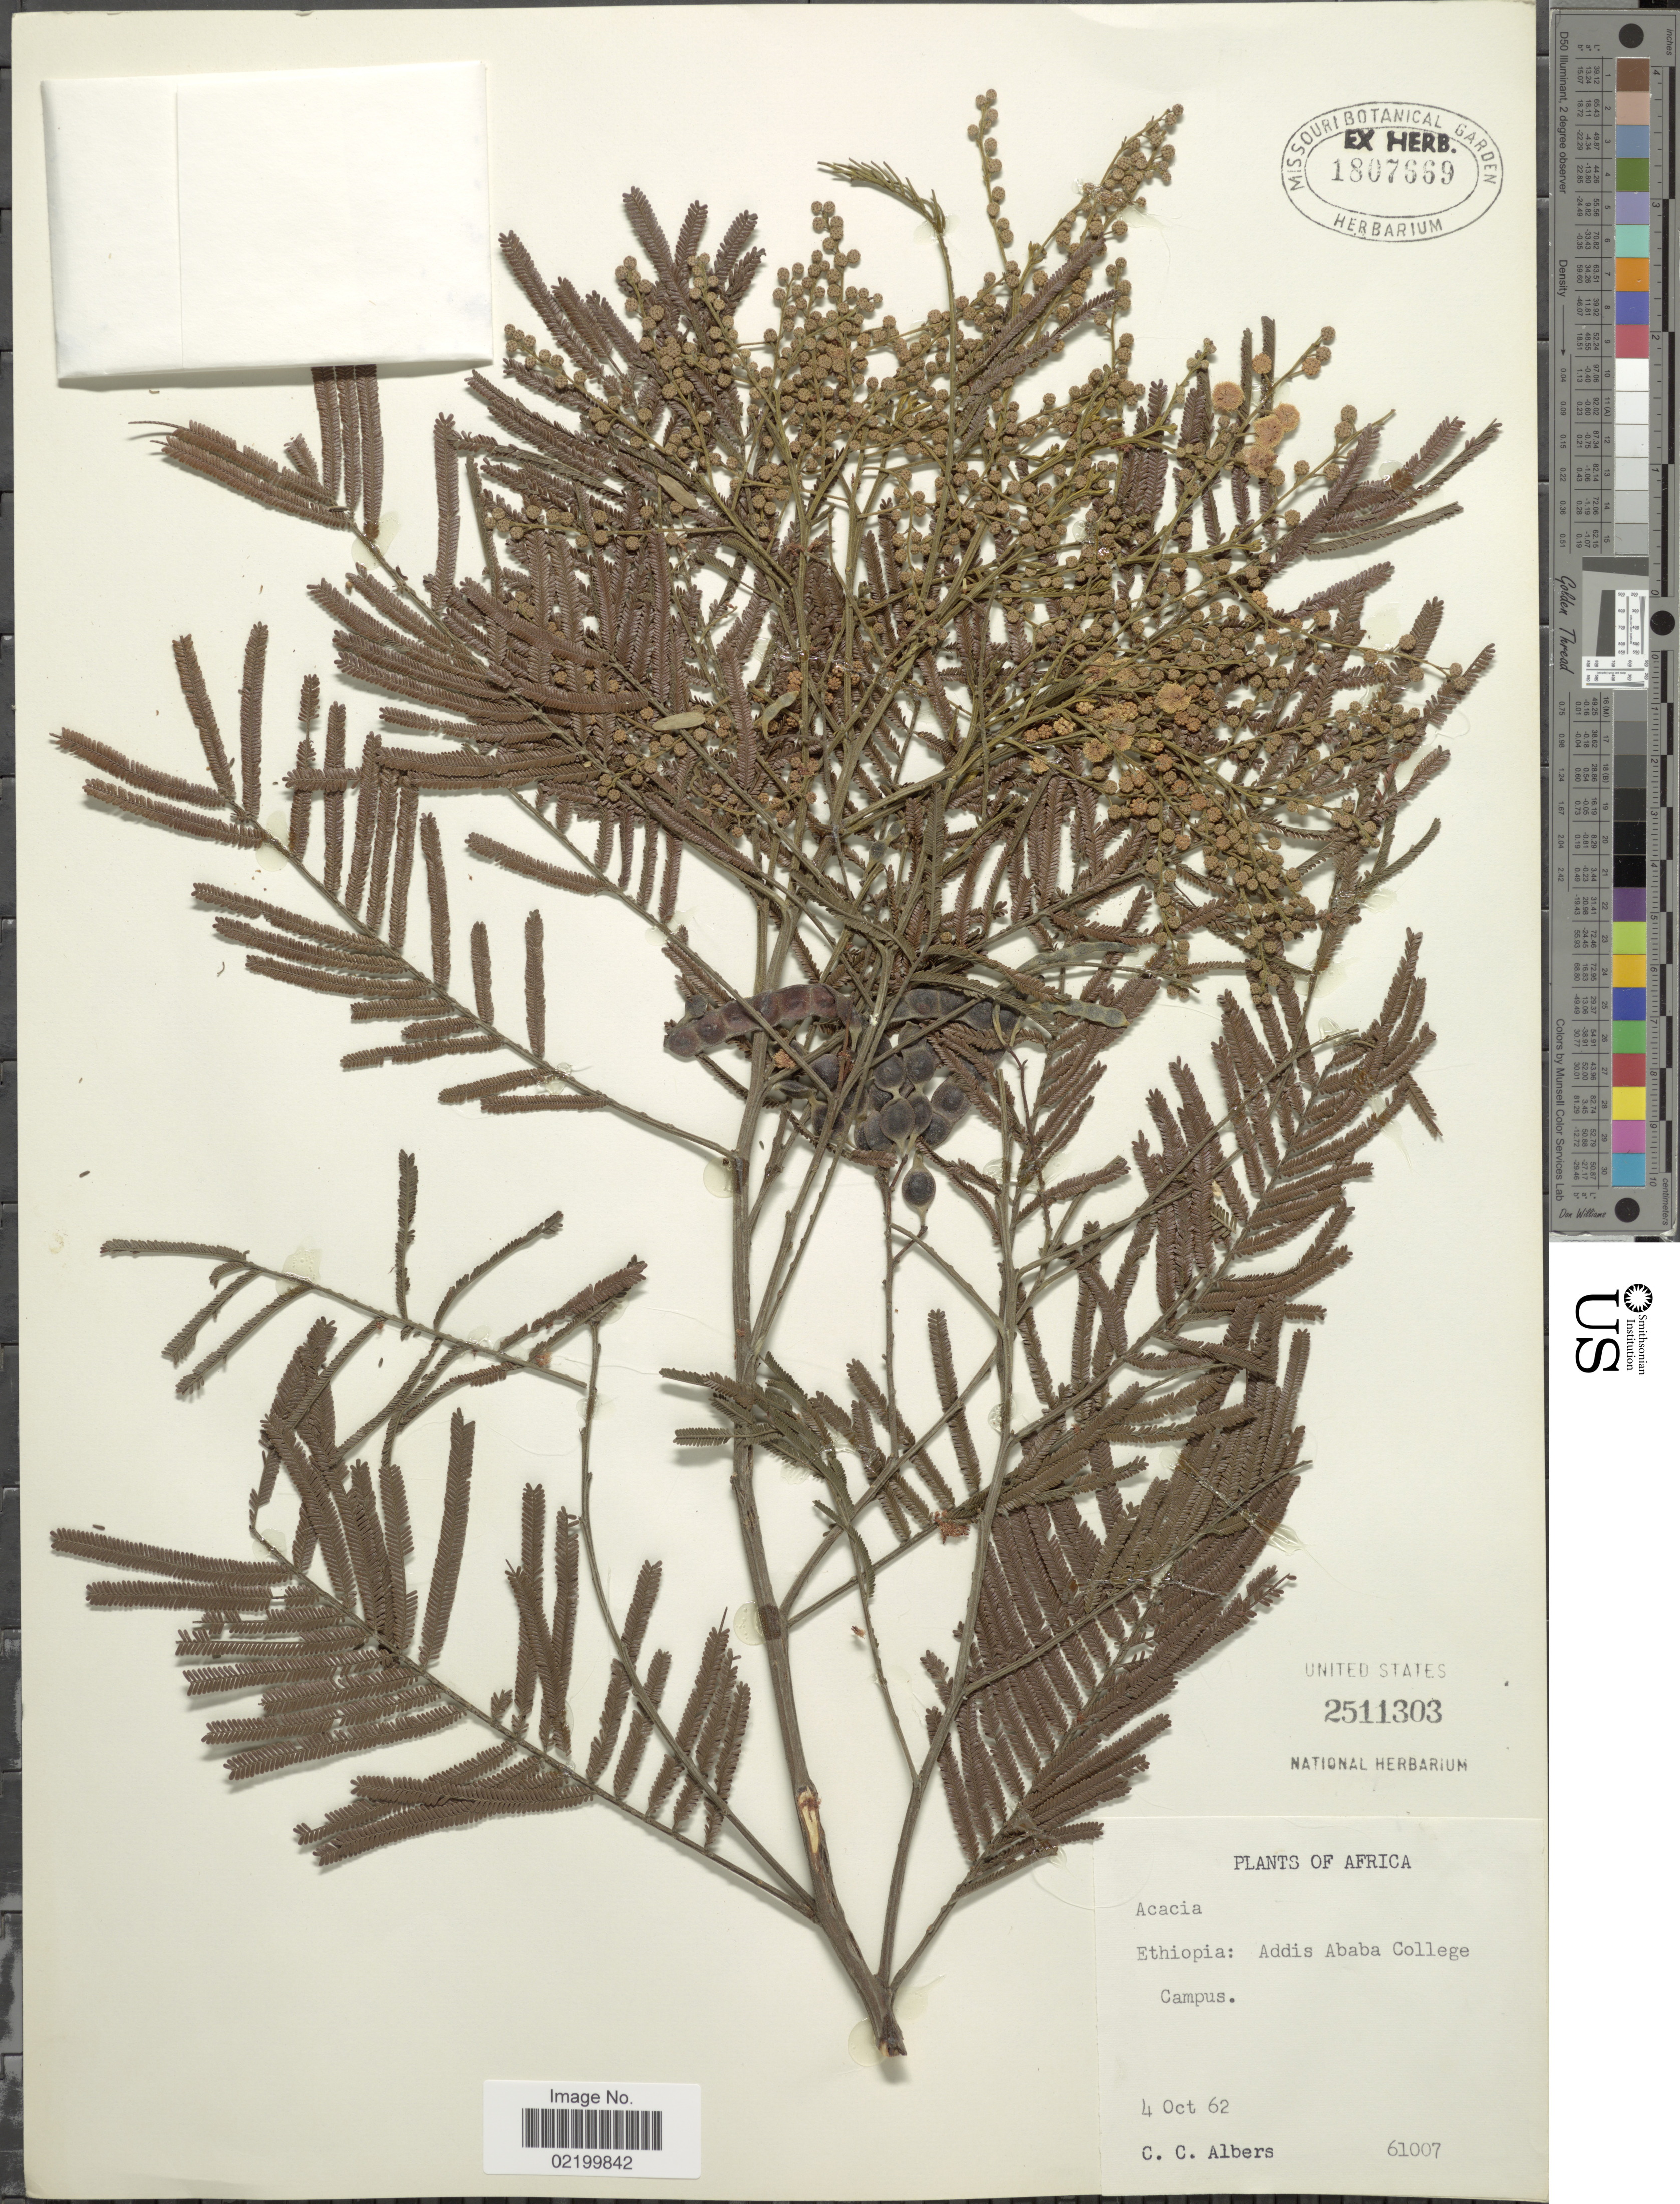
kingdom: Plantae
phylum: Tracheophyta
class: Magnoliopsida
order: Fabales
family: Fabaceae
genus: Acacia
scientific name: Acacia sp.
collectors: C. Albers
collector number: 61007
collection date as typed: Transcribed d/m/y: 4/10/62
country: Ethiopia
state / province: Addis Ababa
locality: Addis Ababa College. Campus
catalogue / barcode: US 2511303